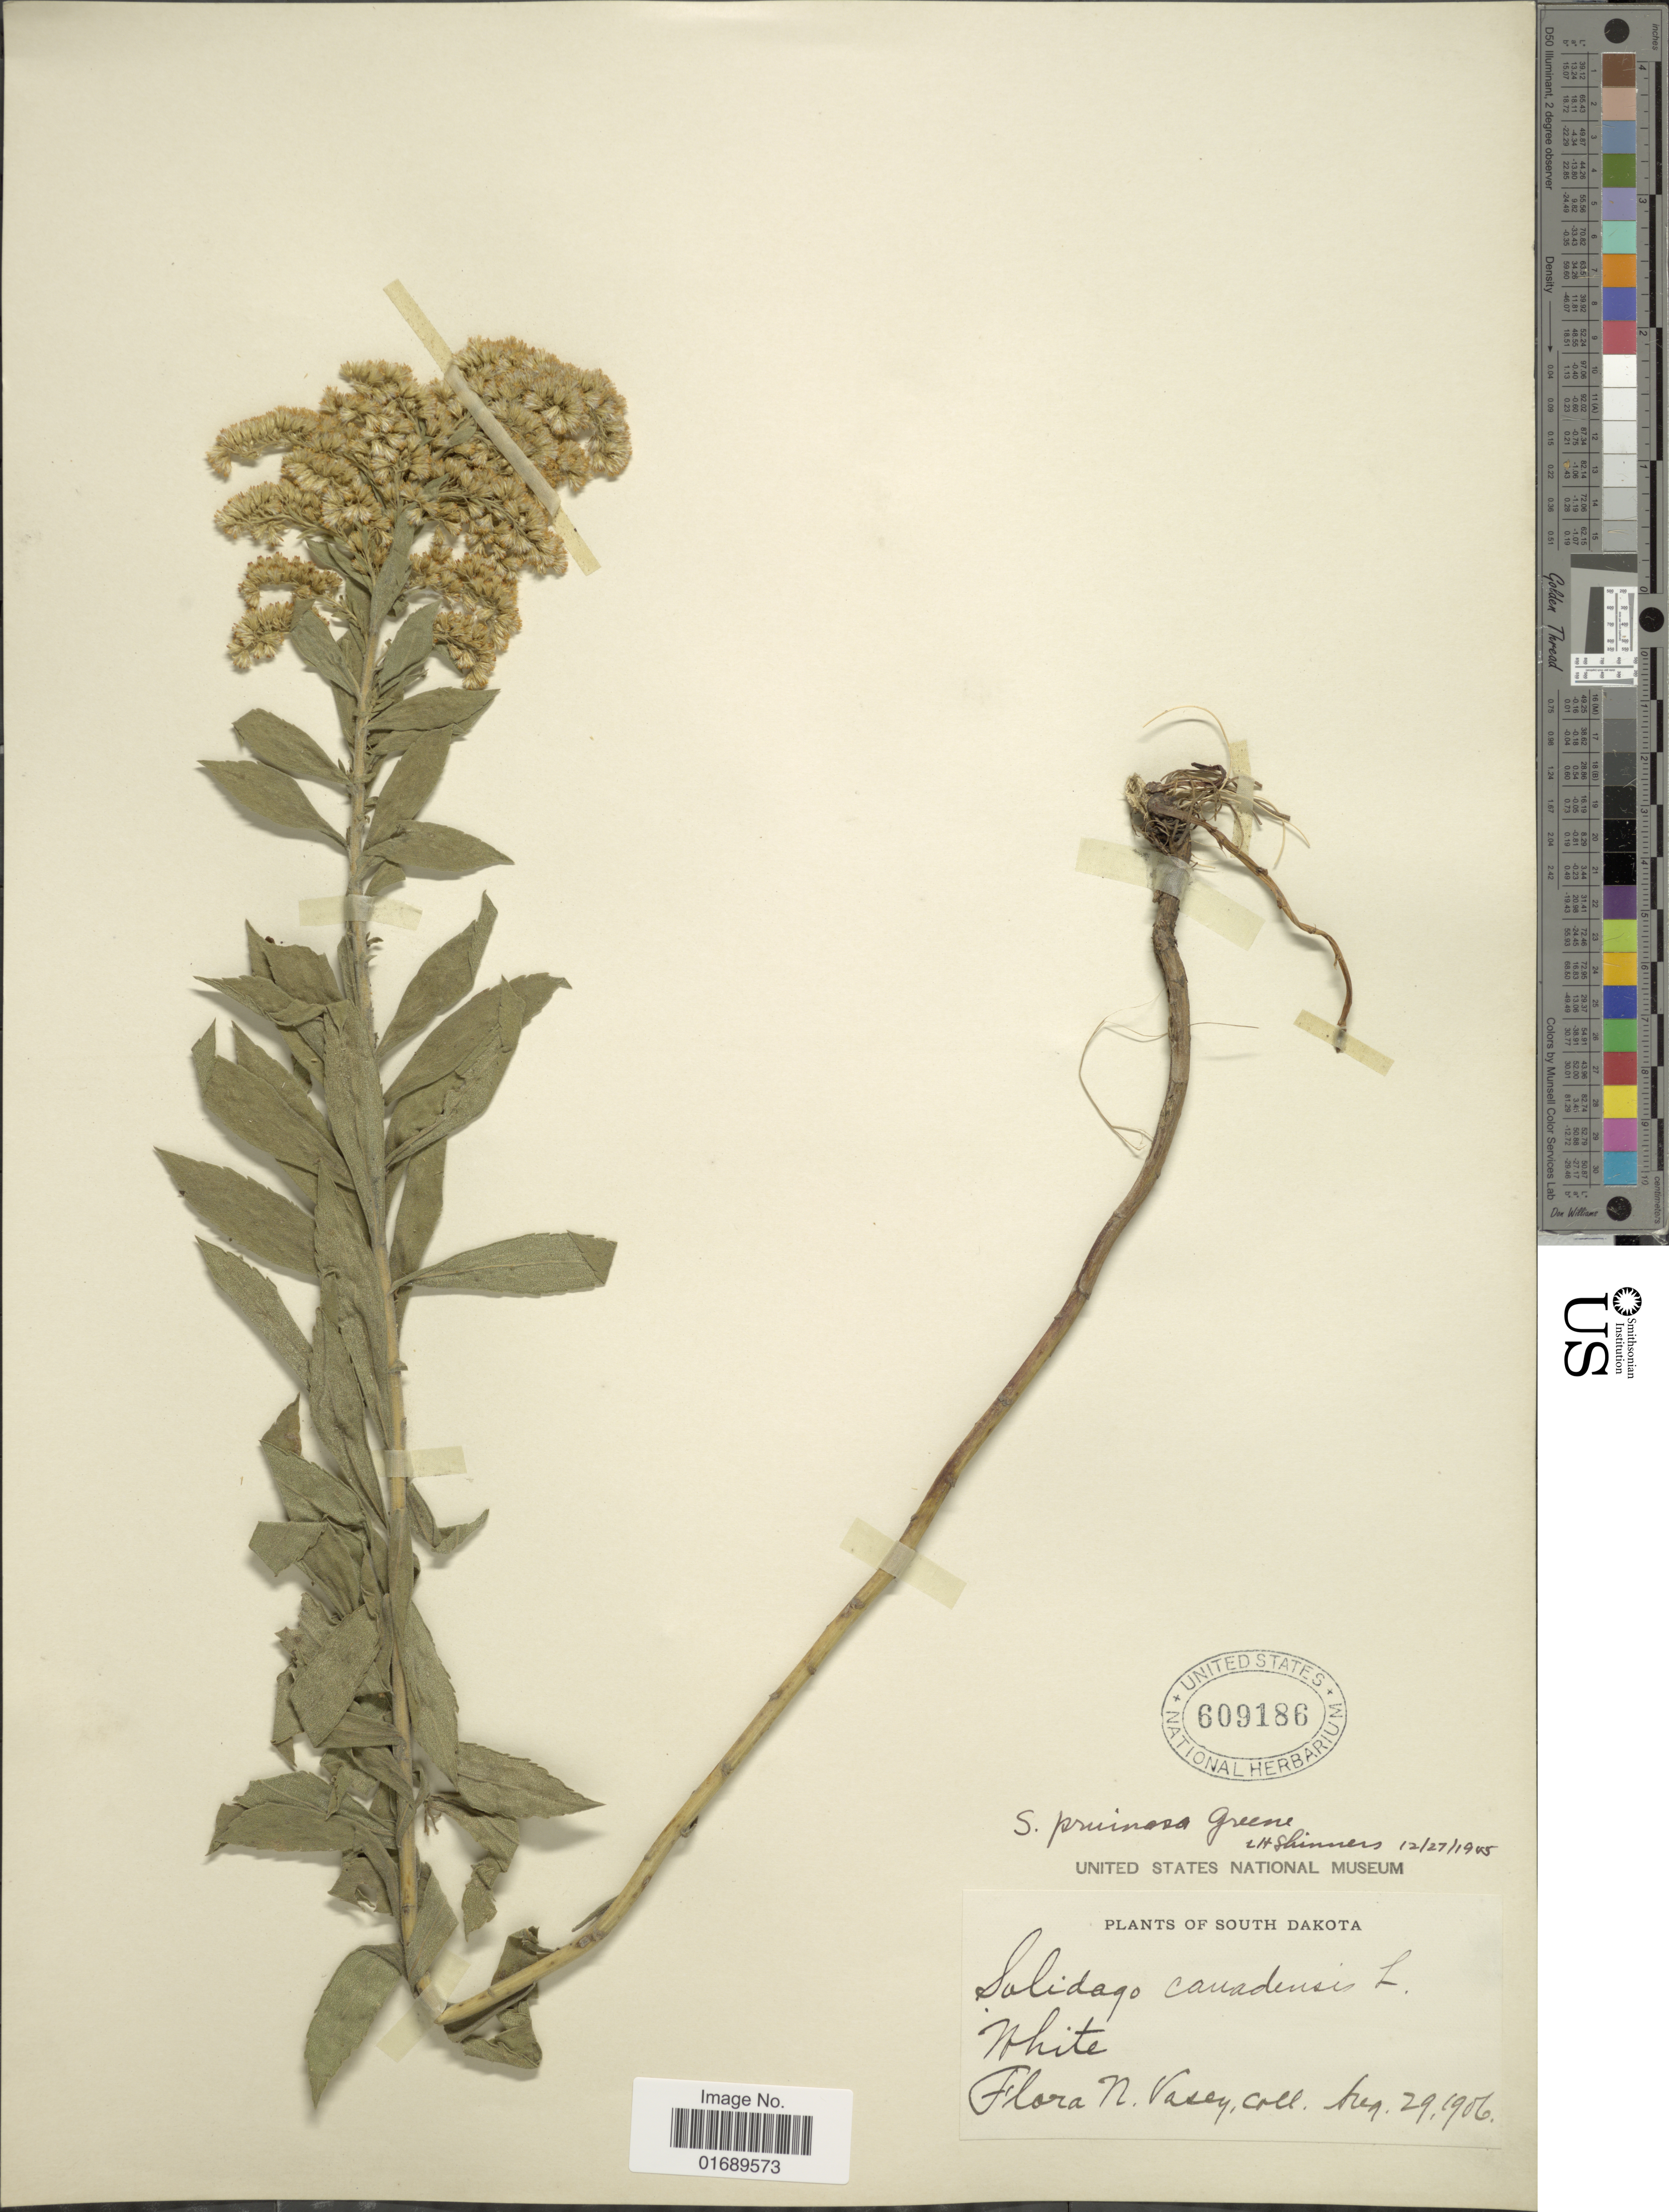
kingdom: Plantae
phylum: Tracheophyta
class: Magnoliopsida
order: Asterales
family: Asteraceae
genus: Solidago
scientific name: Solidago pruinosa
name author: Greene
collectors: N. Vasey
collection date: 1906-08-29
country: United States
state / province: South Dakota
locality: White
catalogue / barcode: US 609186